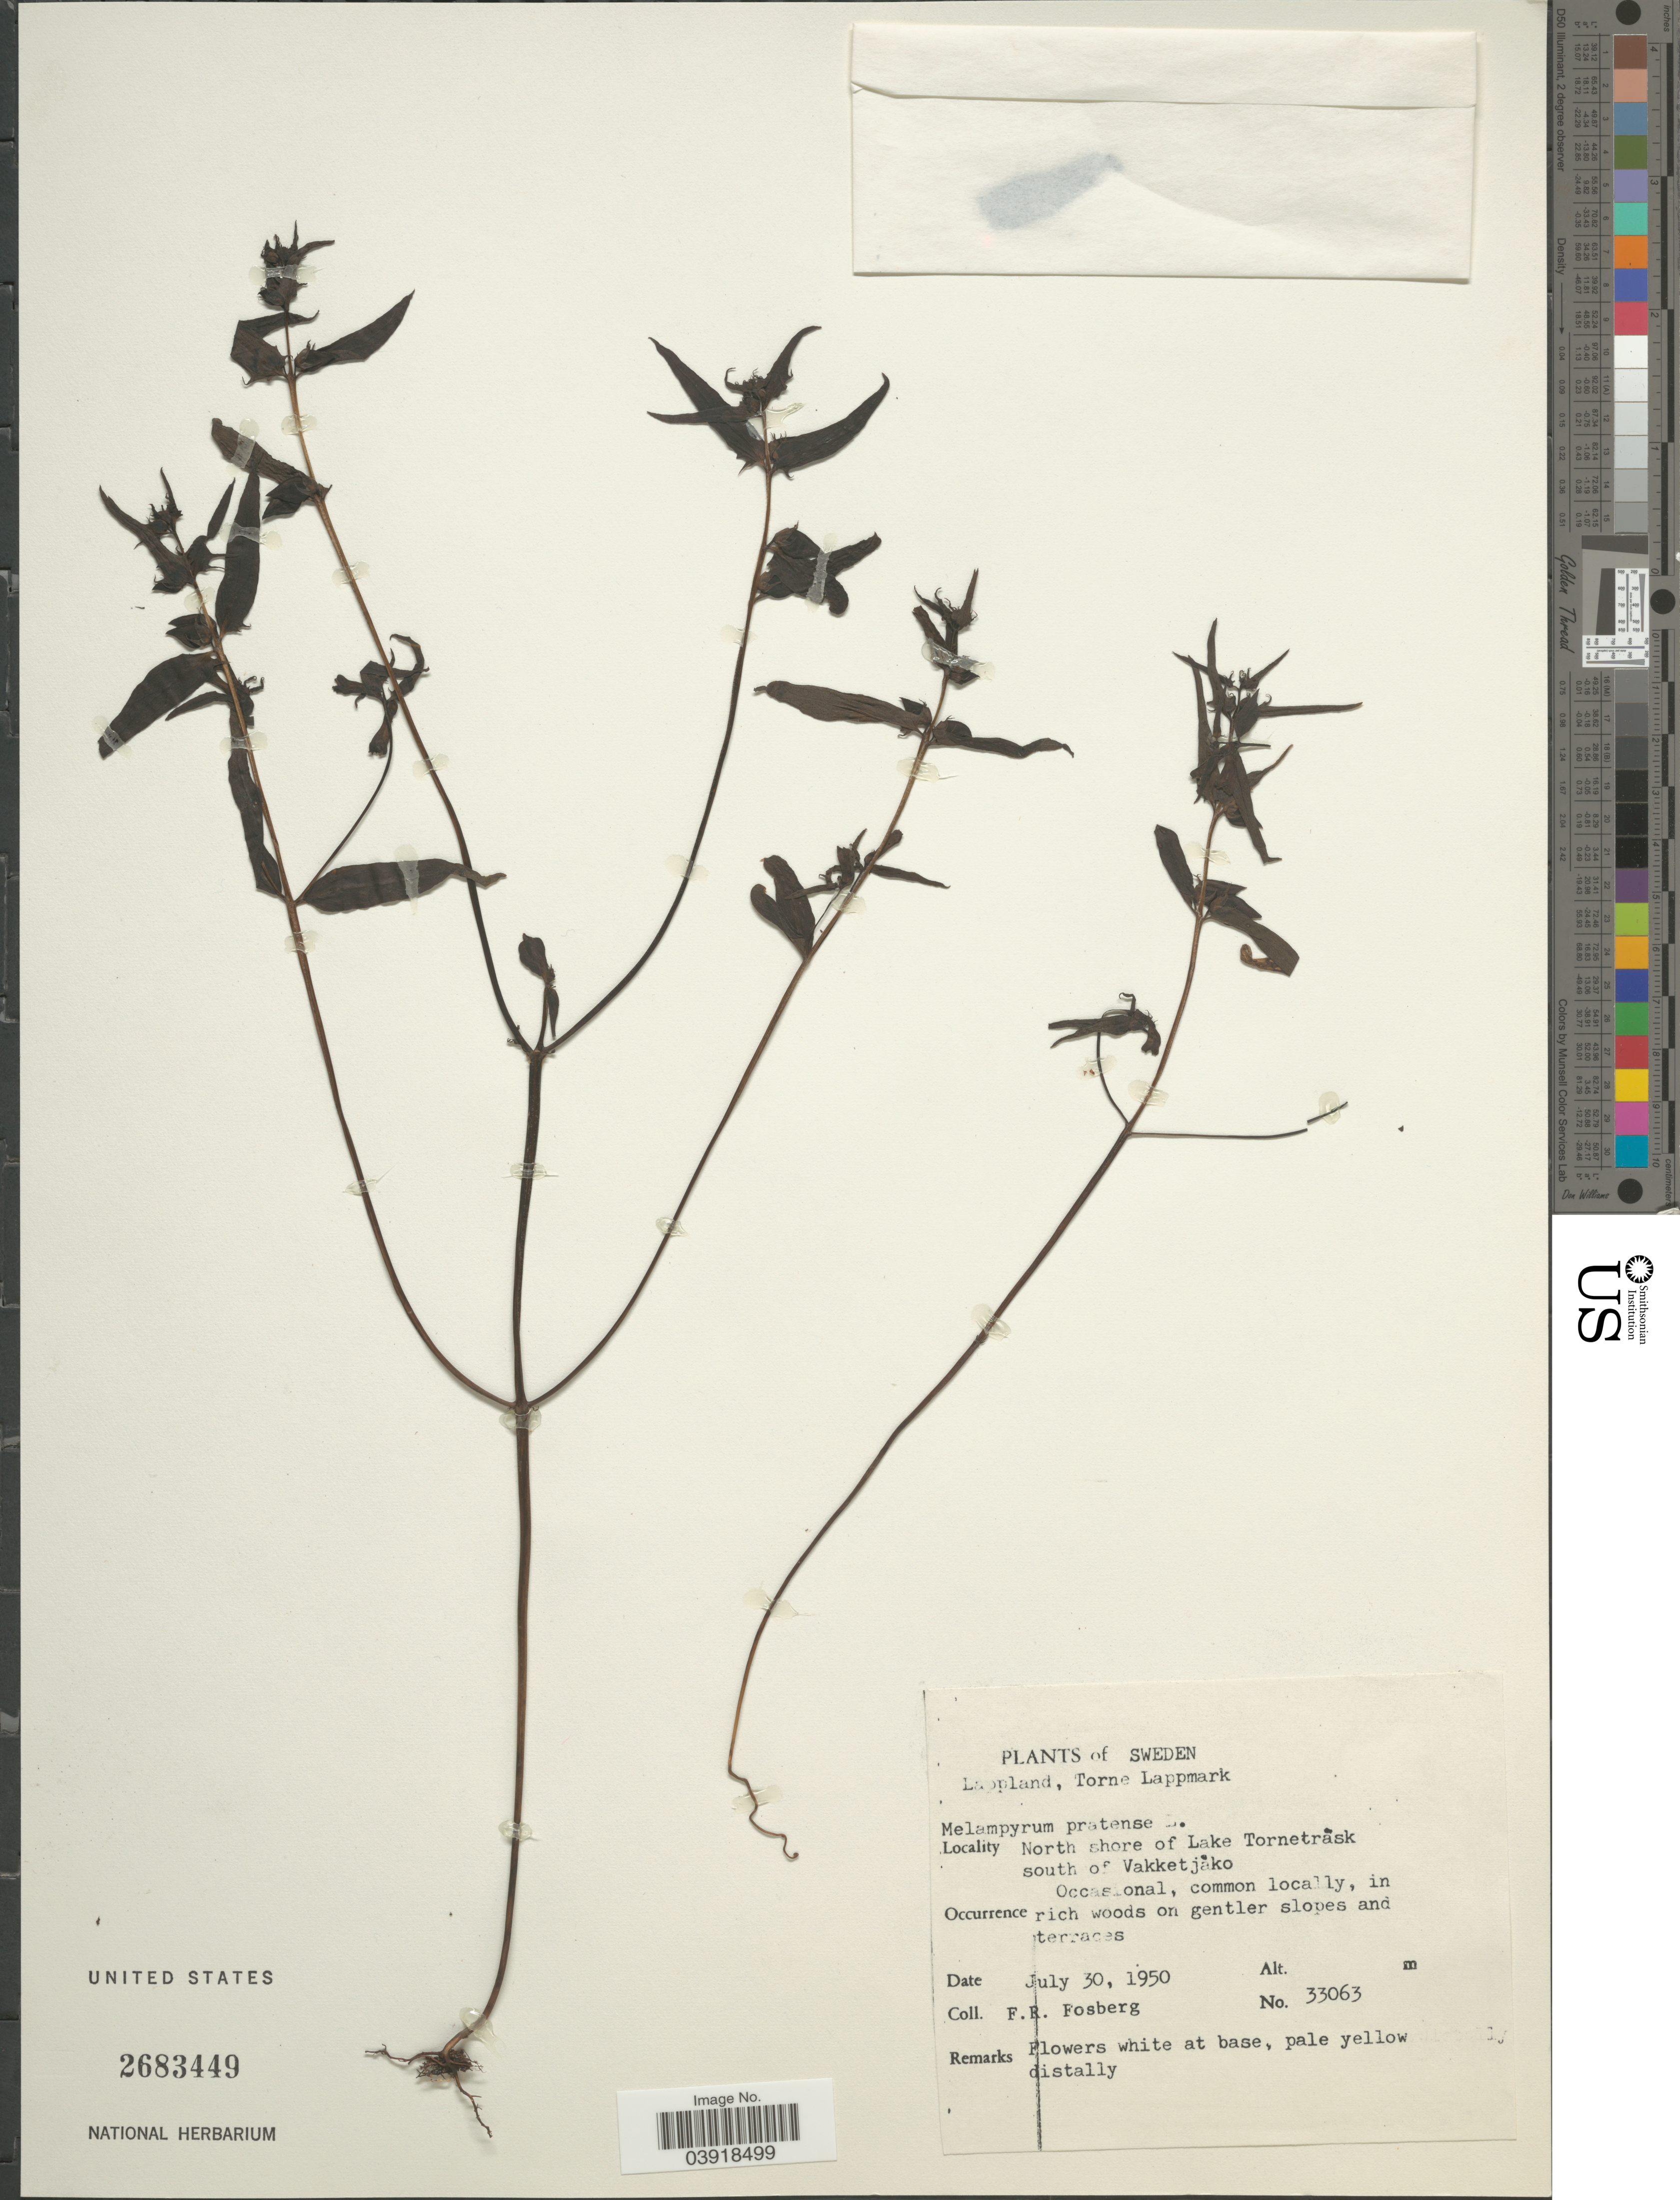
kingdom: Plantae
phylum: Tracheophyta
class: Magnoliopsida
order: Lamiales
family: Orobanchaceae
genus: Melampyrum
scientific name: Melampyrum pratense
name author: L.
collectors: F. R. Fosberg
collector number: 33063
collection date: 1950-07-30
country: Sweden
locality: Lappland, Torne Lappmark. North shore of Lake Tornetrask south of Vakketjako.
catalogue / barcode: US 2683449